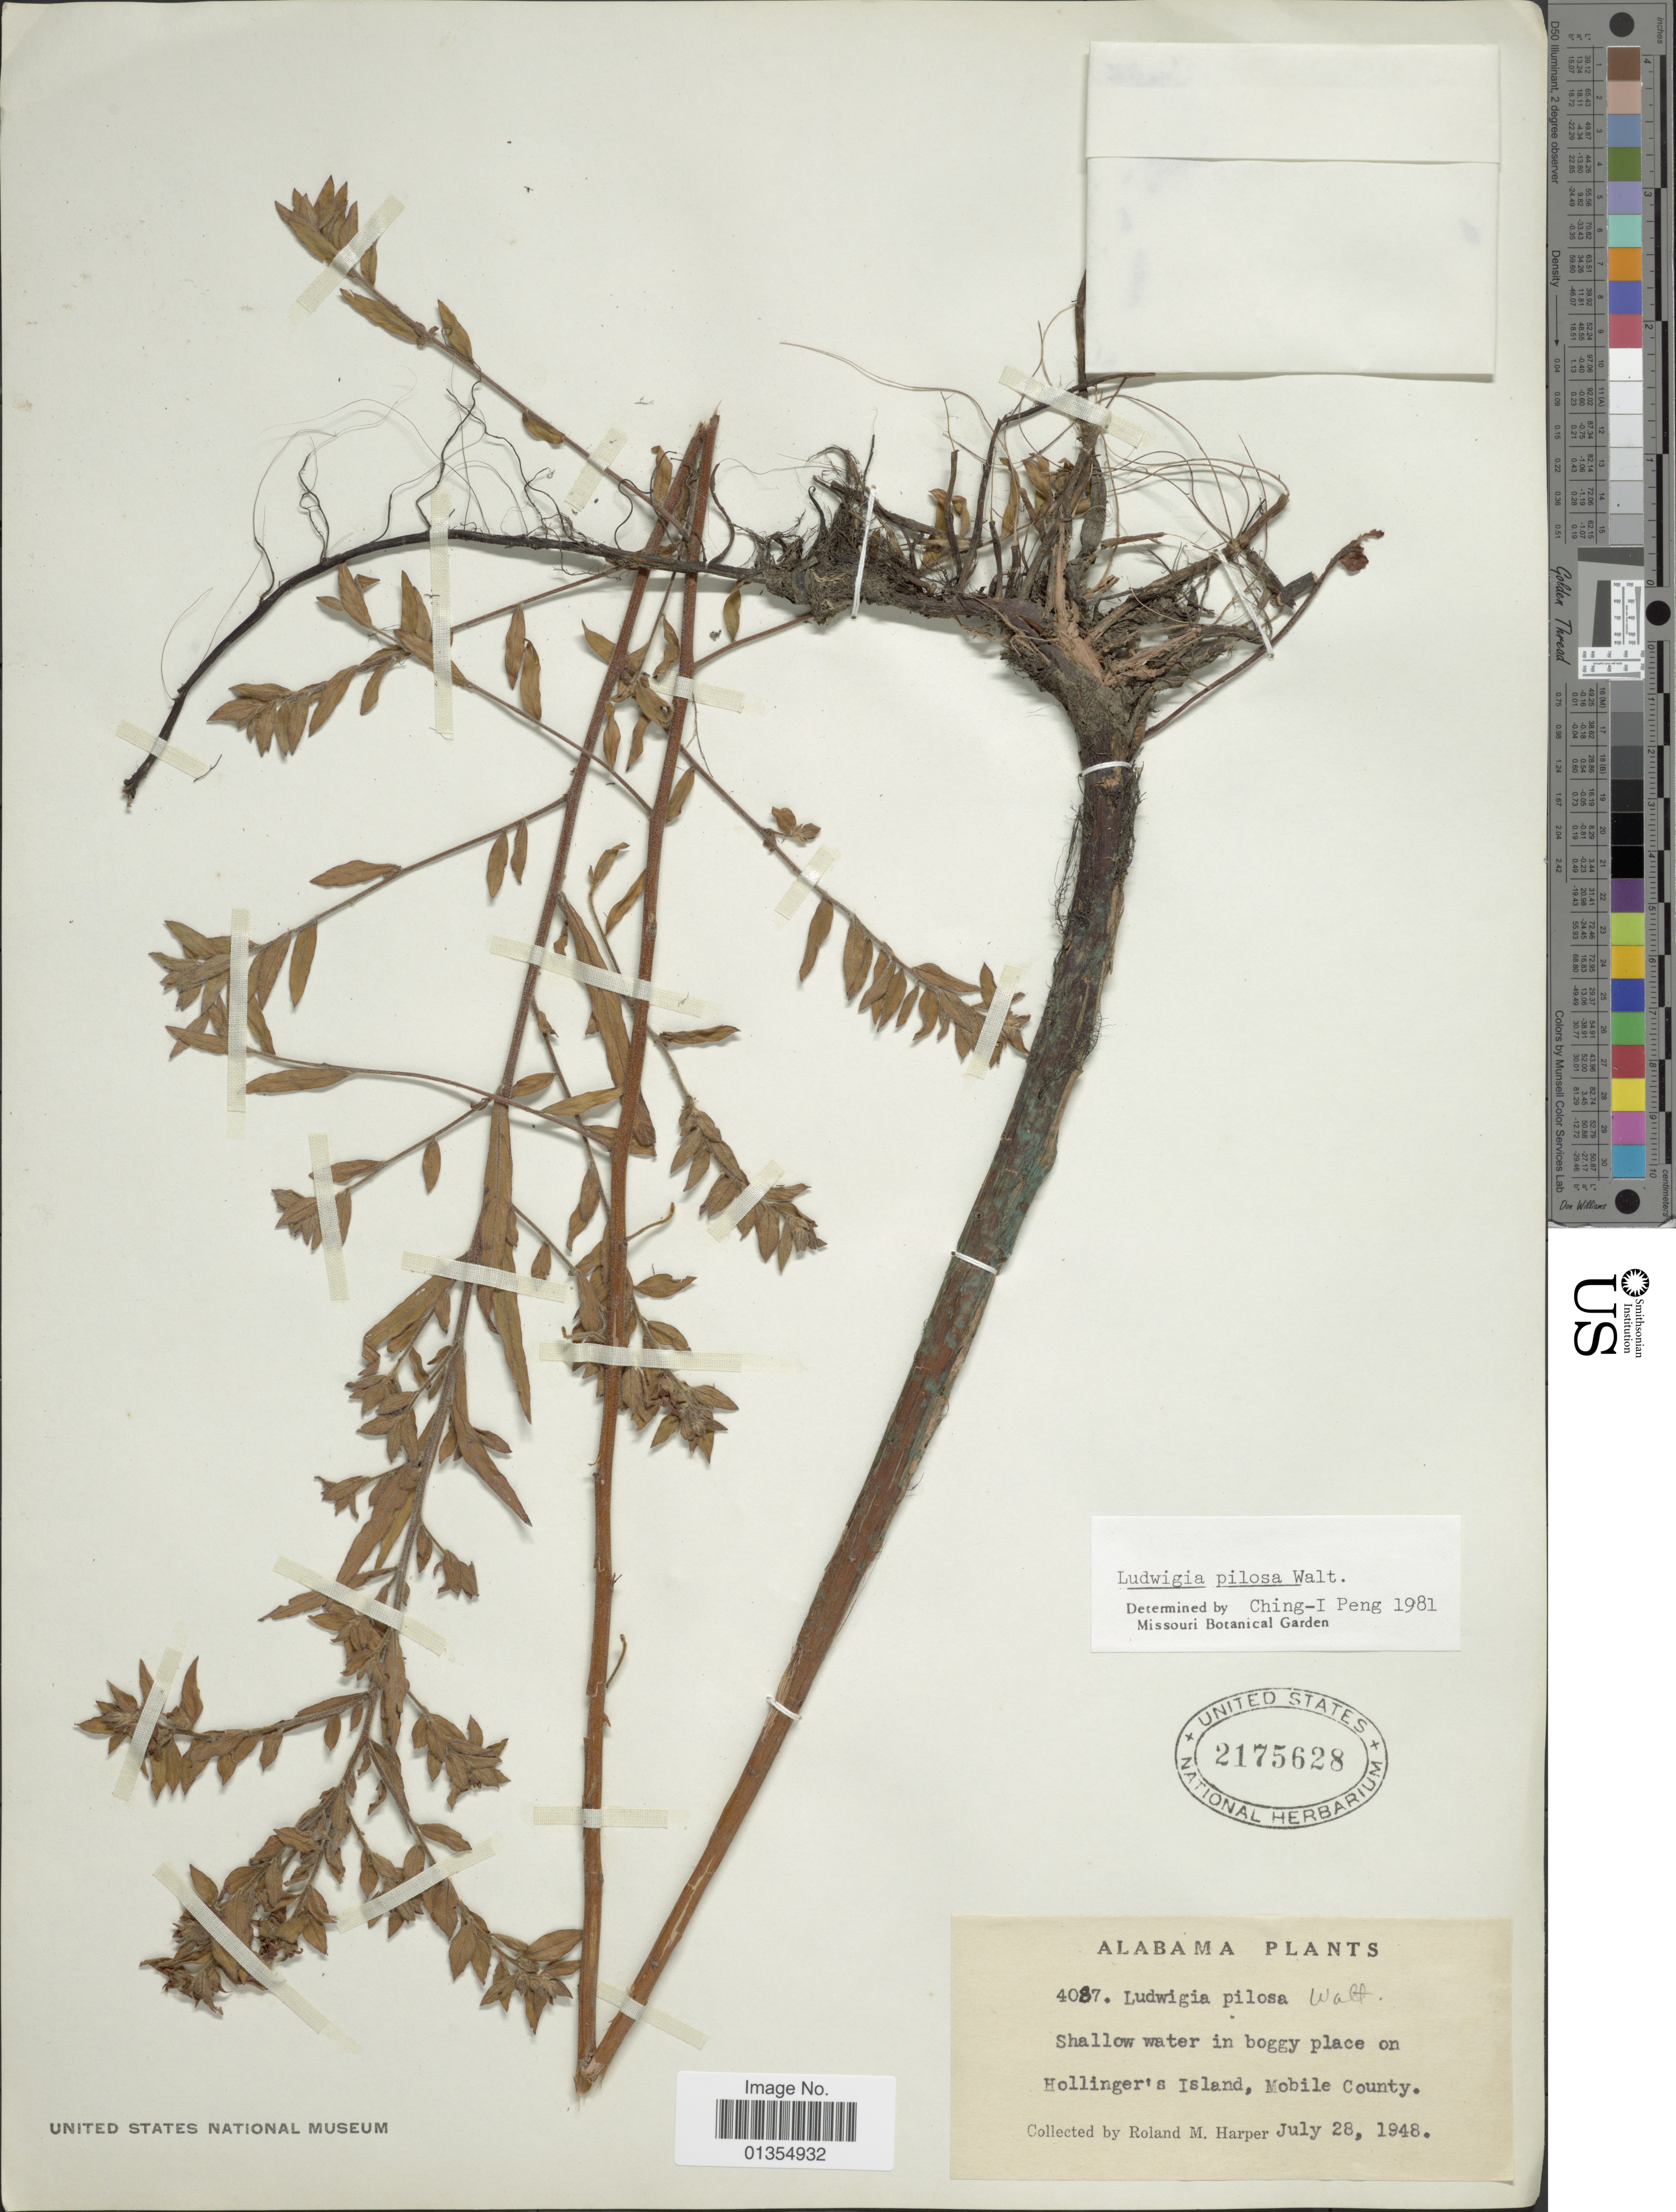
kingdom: Plantae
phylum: Tracheophyta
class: Magnoliopsida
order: Myrtales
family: Onagraceae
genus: Ludwigia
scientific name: Ludwigia pilosa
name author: Walter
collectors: R. M. Harper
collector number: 4087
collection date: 1948-07-28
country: United States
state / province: Alabama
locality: Hollinger's Island, Mobile County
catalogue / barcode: US 2175628